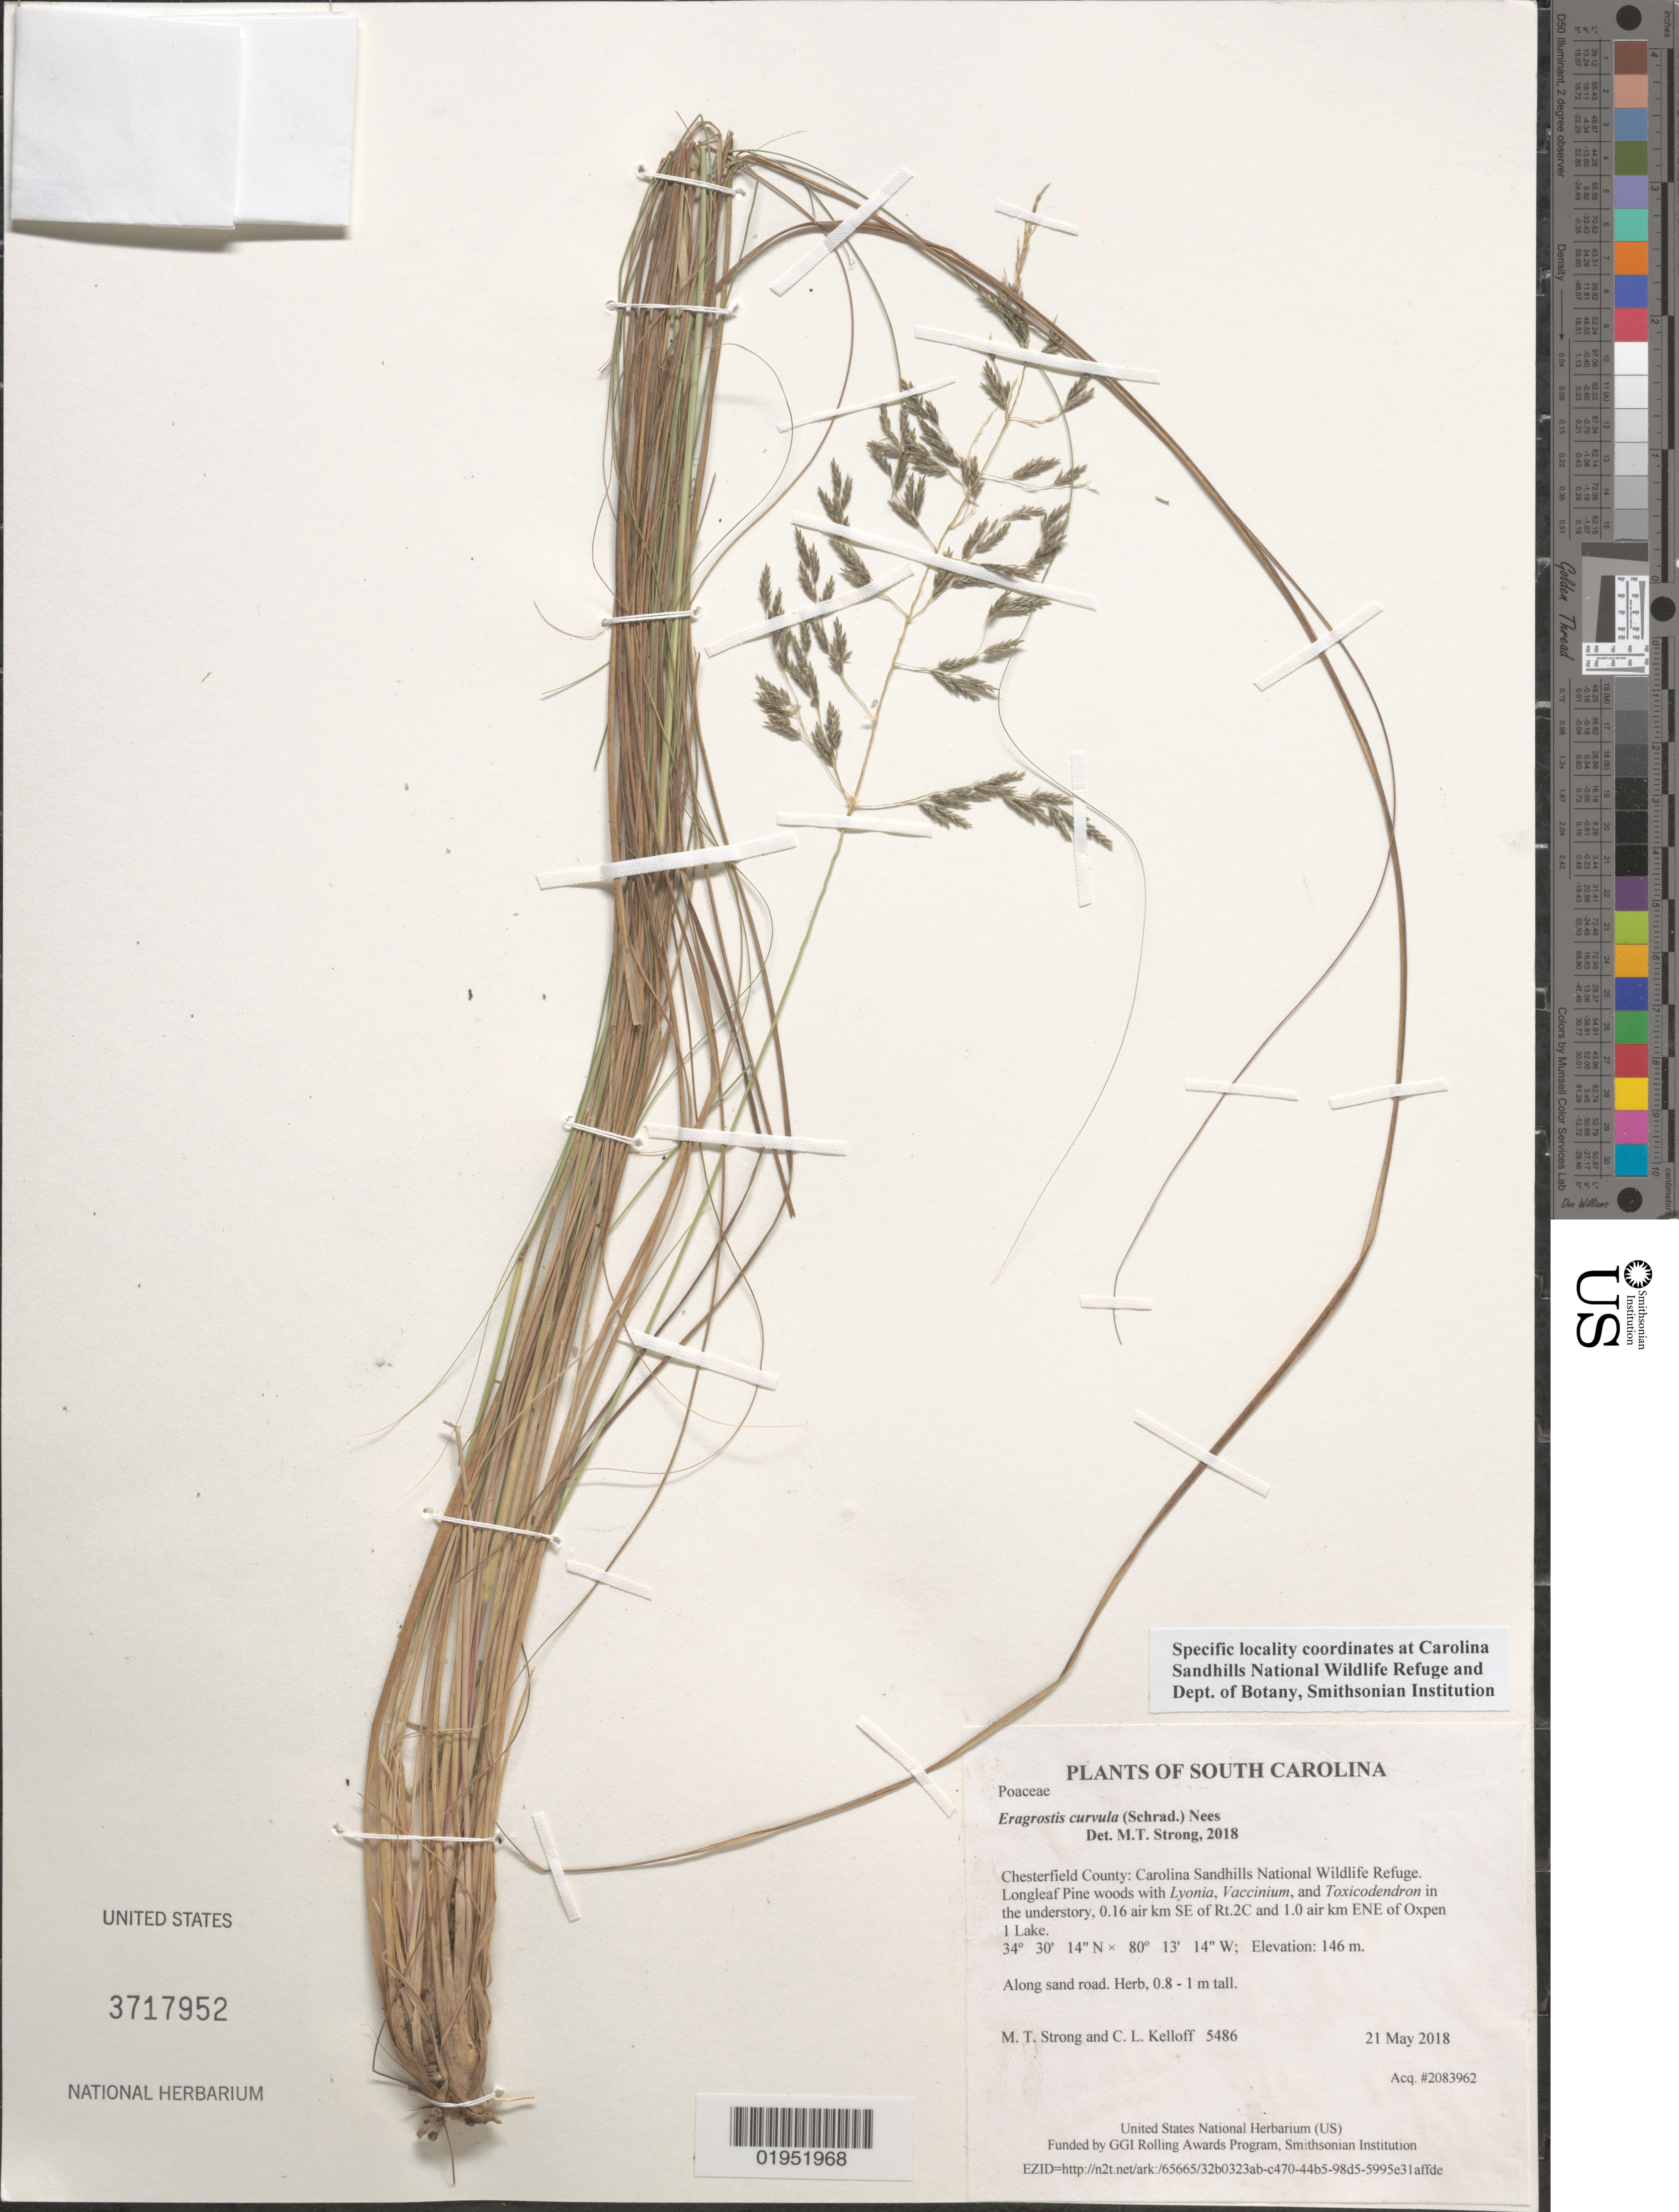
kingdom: Plantae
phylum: Tracheophyta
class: Liliopsida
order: Poales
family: Poaceae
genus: Eragrostis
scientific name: Eragrostis curvula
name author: (Schrad.) Nees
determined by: Strong, Mark T., (BOT), Smithsonian Institution - National Museum of Natural History (UNITED STATES)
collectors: M. T. Strong & C. L. Kelloff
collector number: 5486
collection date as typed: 21 May 2018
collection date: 2018-05-21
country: United States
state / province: South Carolina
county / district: Chesterfield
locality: Carolina Sandhills National Wildlife Refuge. Longleaf Pine woods with Lyonia, Vaccinium, and Toxicodendron in the understory, 0.16 air km SE of Rt.2C and 1.0 air km ENE of Oxpen 1 Lake.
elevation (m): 146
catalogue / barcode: US 3717952